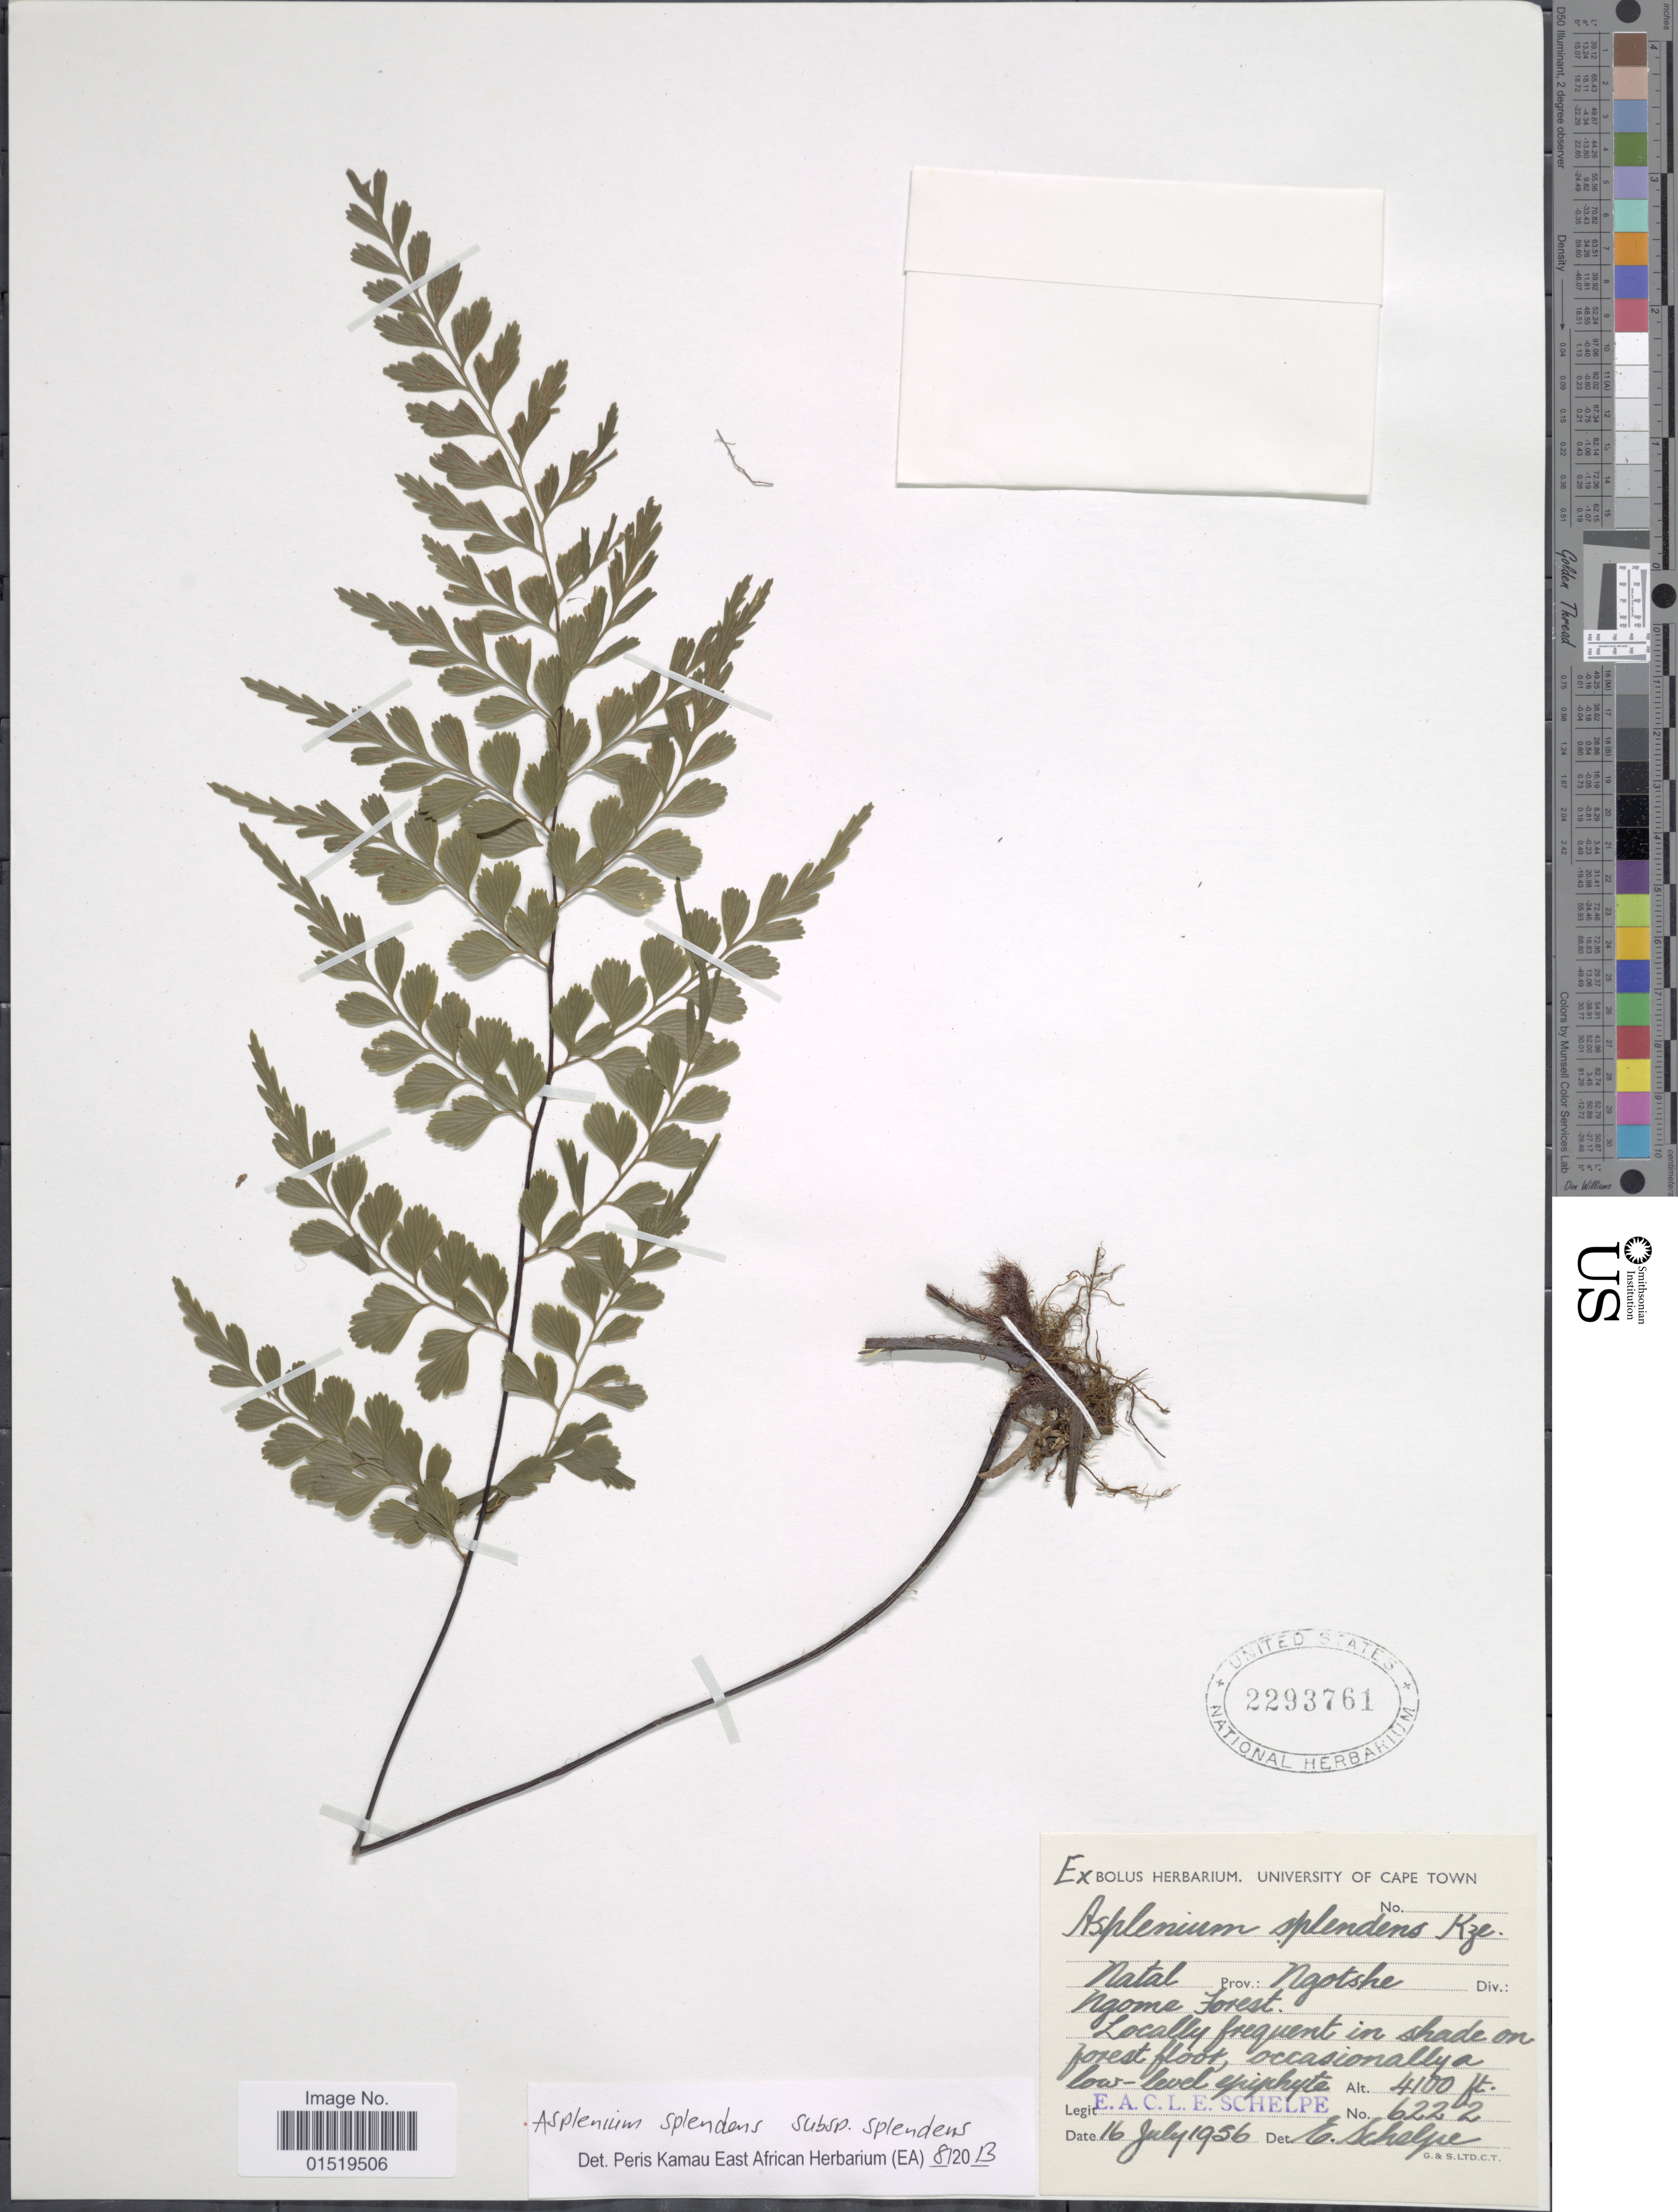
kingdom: Plantae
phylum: Tracheophyta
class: Polypodiopsida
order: Polypodiales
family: Aspleniaceae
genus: Asplenium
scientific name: Asplenium splendens subsp. splendens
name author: Kunze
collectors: E. A. C. L. E. Schelpe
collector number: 6222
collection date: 1956-07-16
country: South Africa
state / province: KwaZulu-Natal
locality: Natal. Prov.: Ngotshe. Div.: Ngome Forest.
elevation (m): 1250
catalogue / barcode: US 2293761